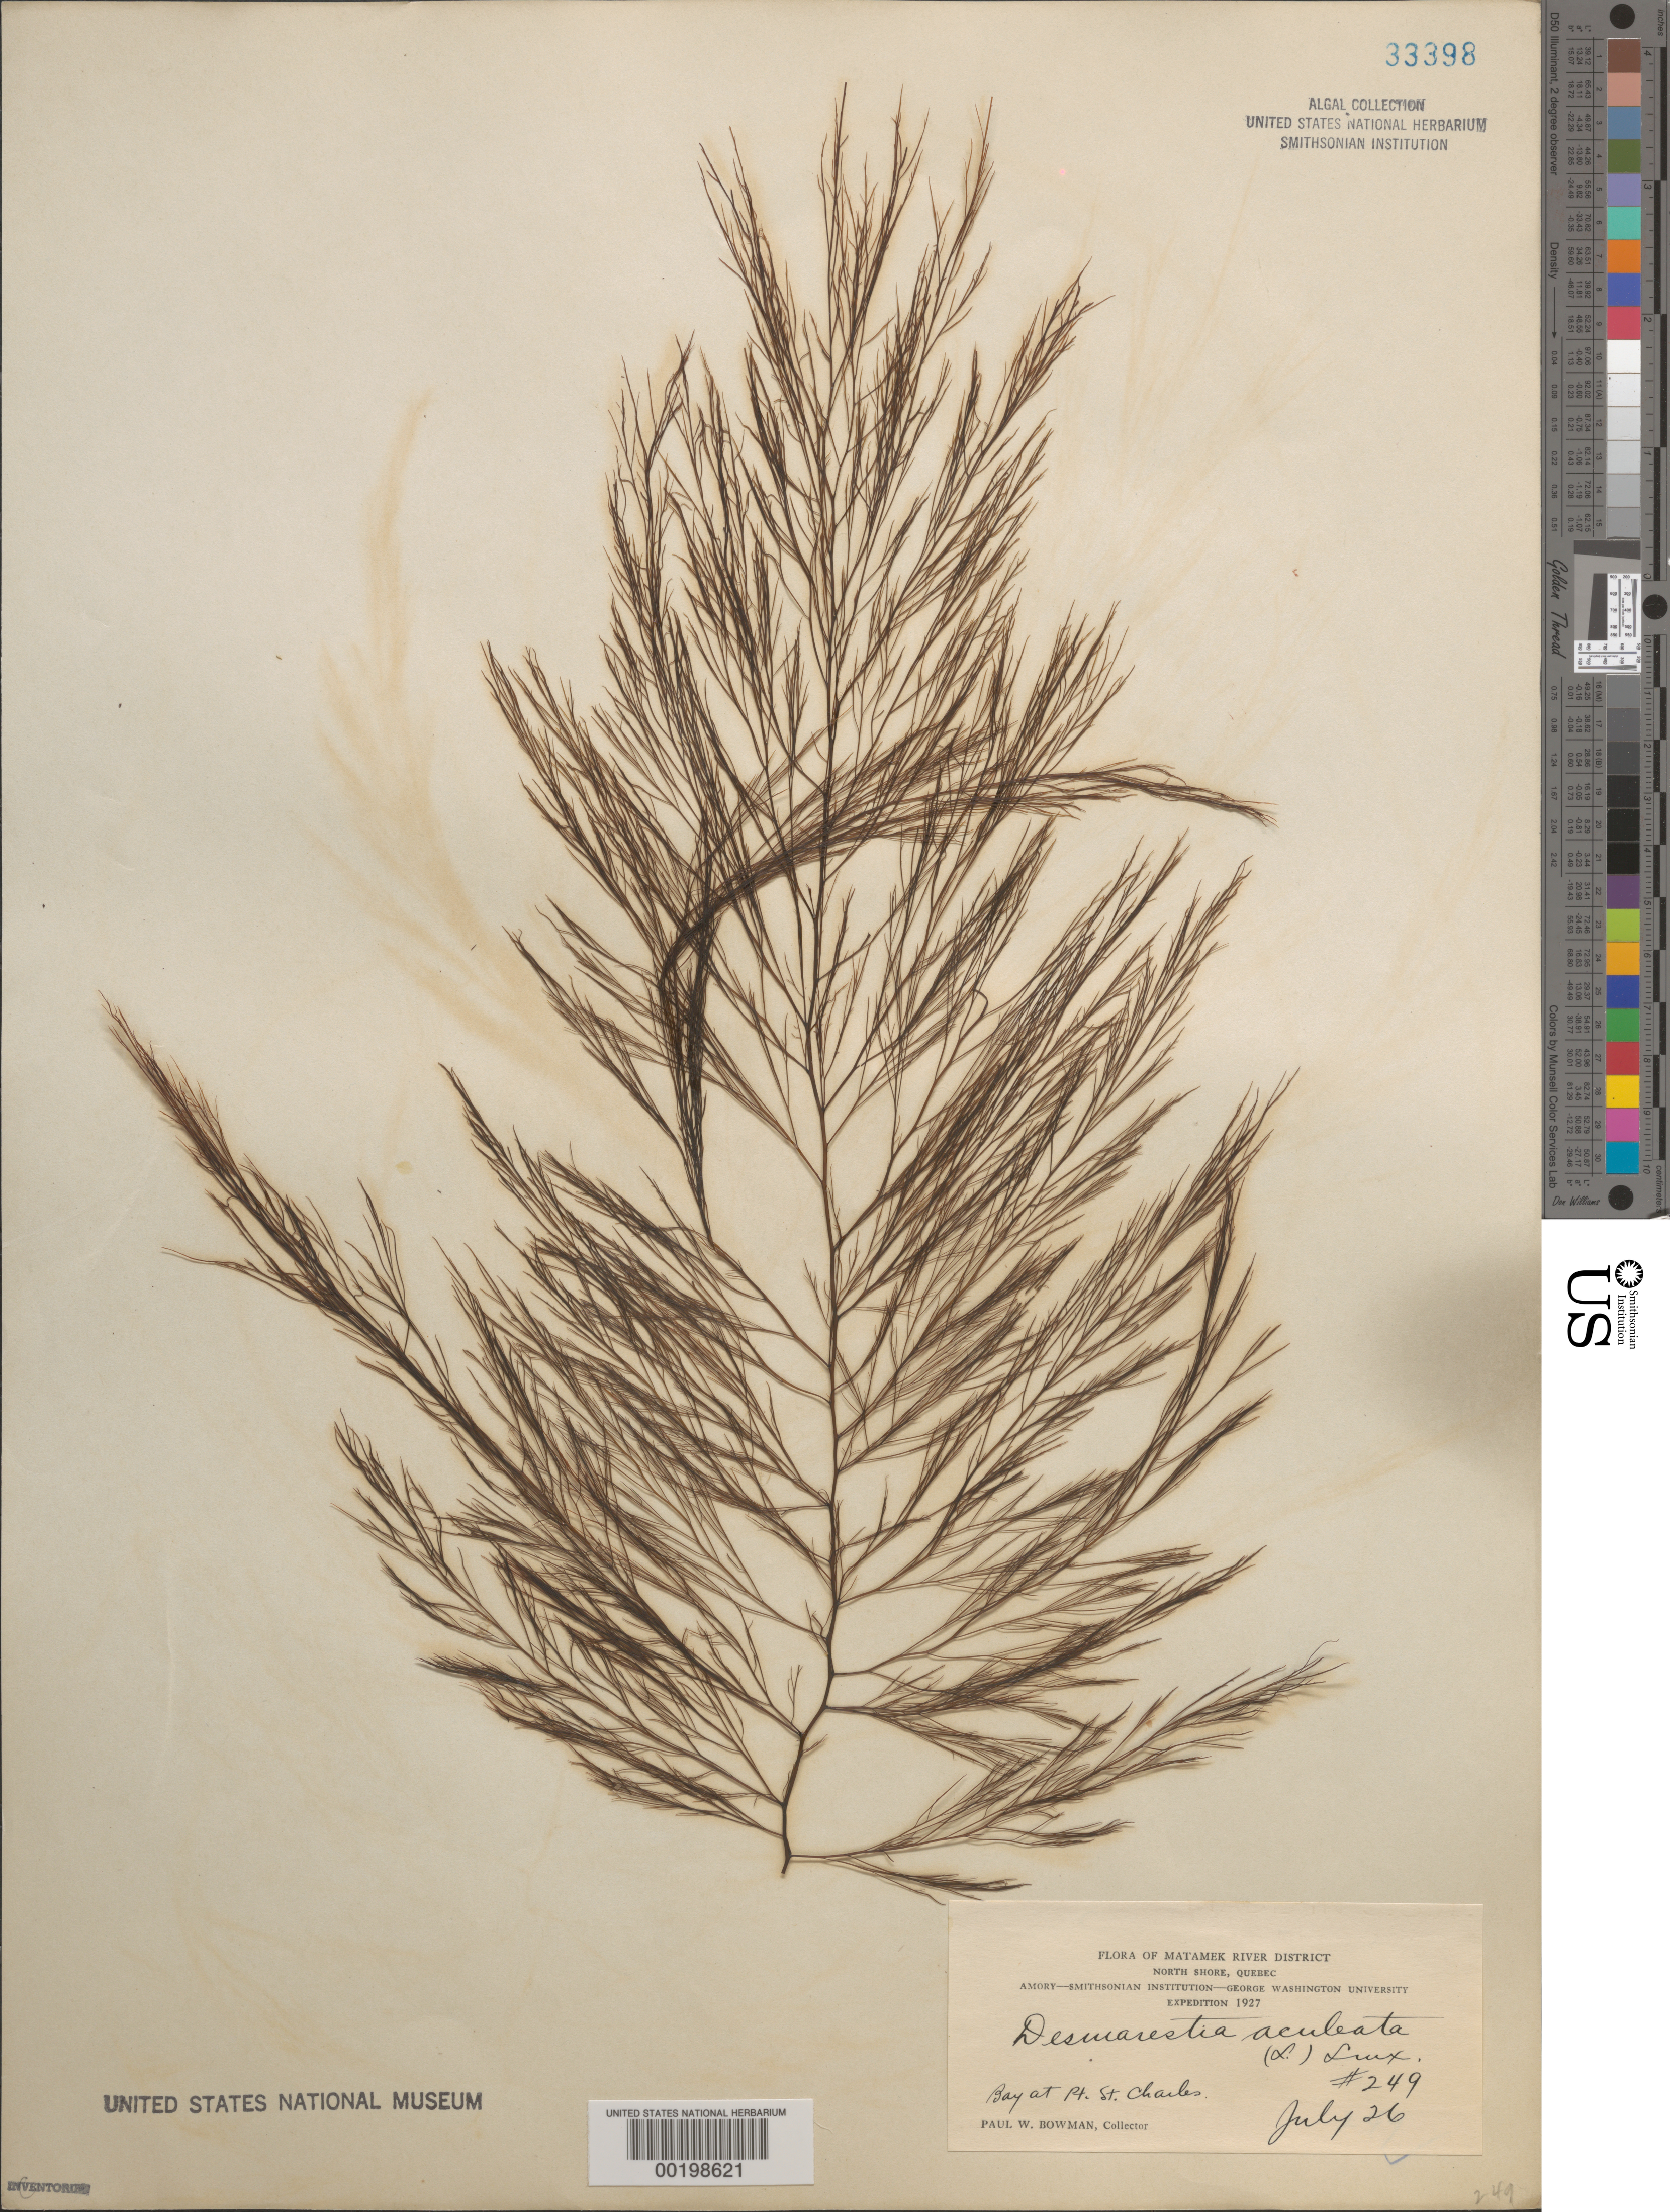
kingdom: Chromista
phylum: Ochrophyta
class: Phaeophyceae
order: Desmarestiales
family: Desmarestiaceae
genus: Desmarestia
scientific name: Desmarestia aculeata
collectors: P. Bowman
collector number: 249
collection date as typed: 26 Jul 1927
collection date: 1927-07-26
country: Canada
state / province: Quebec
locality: Matamek river district, north shore, bay at point st. charles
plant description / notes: Amory-Smithsonian Institution-George Washington University Expedition, 1927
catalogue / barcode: US 33398